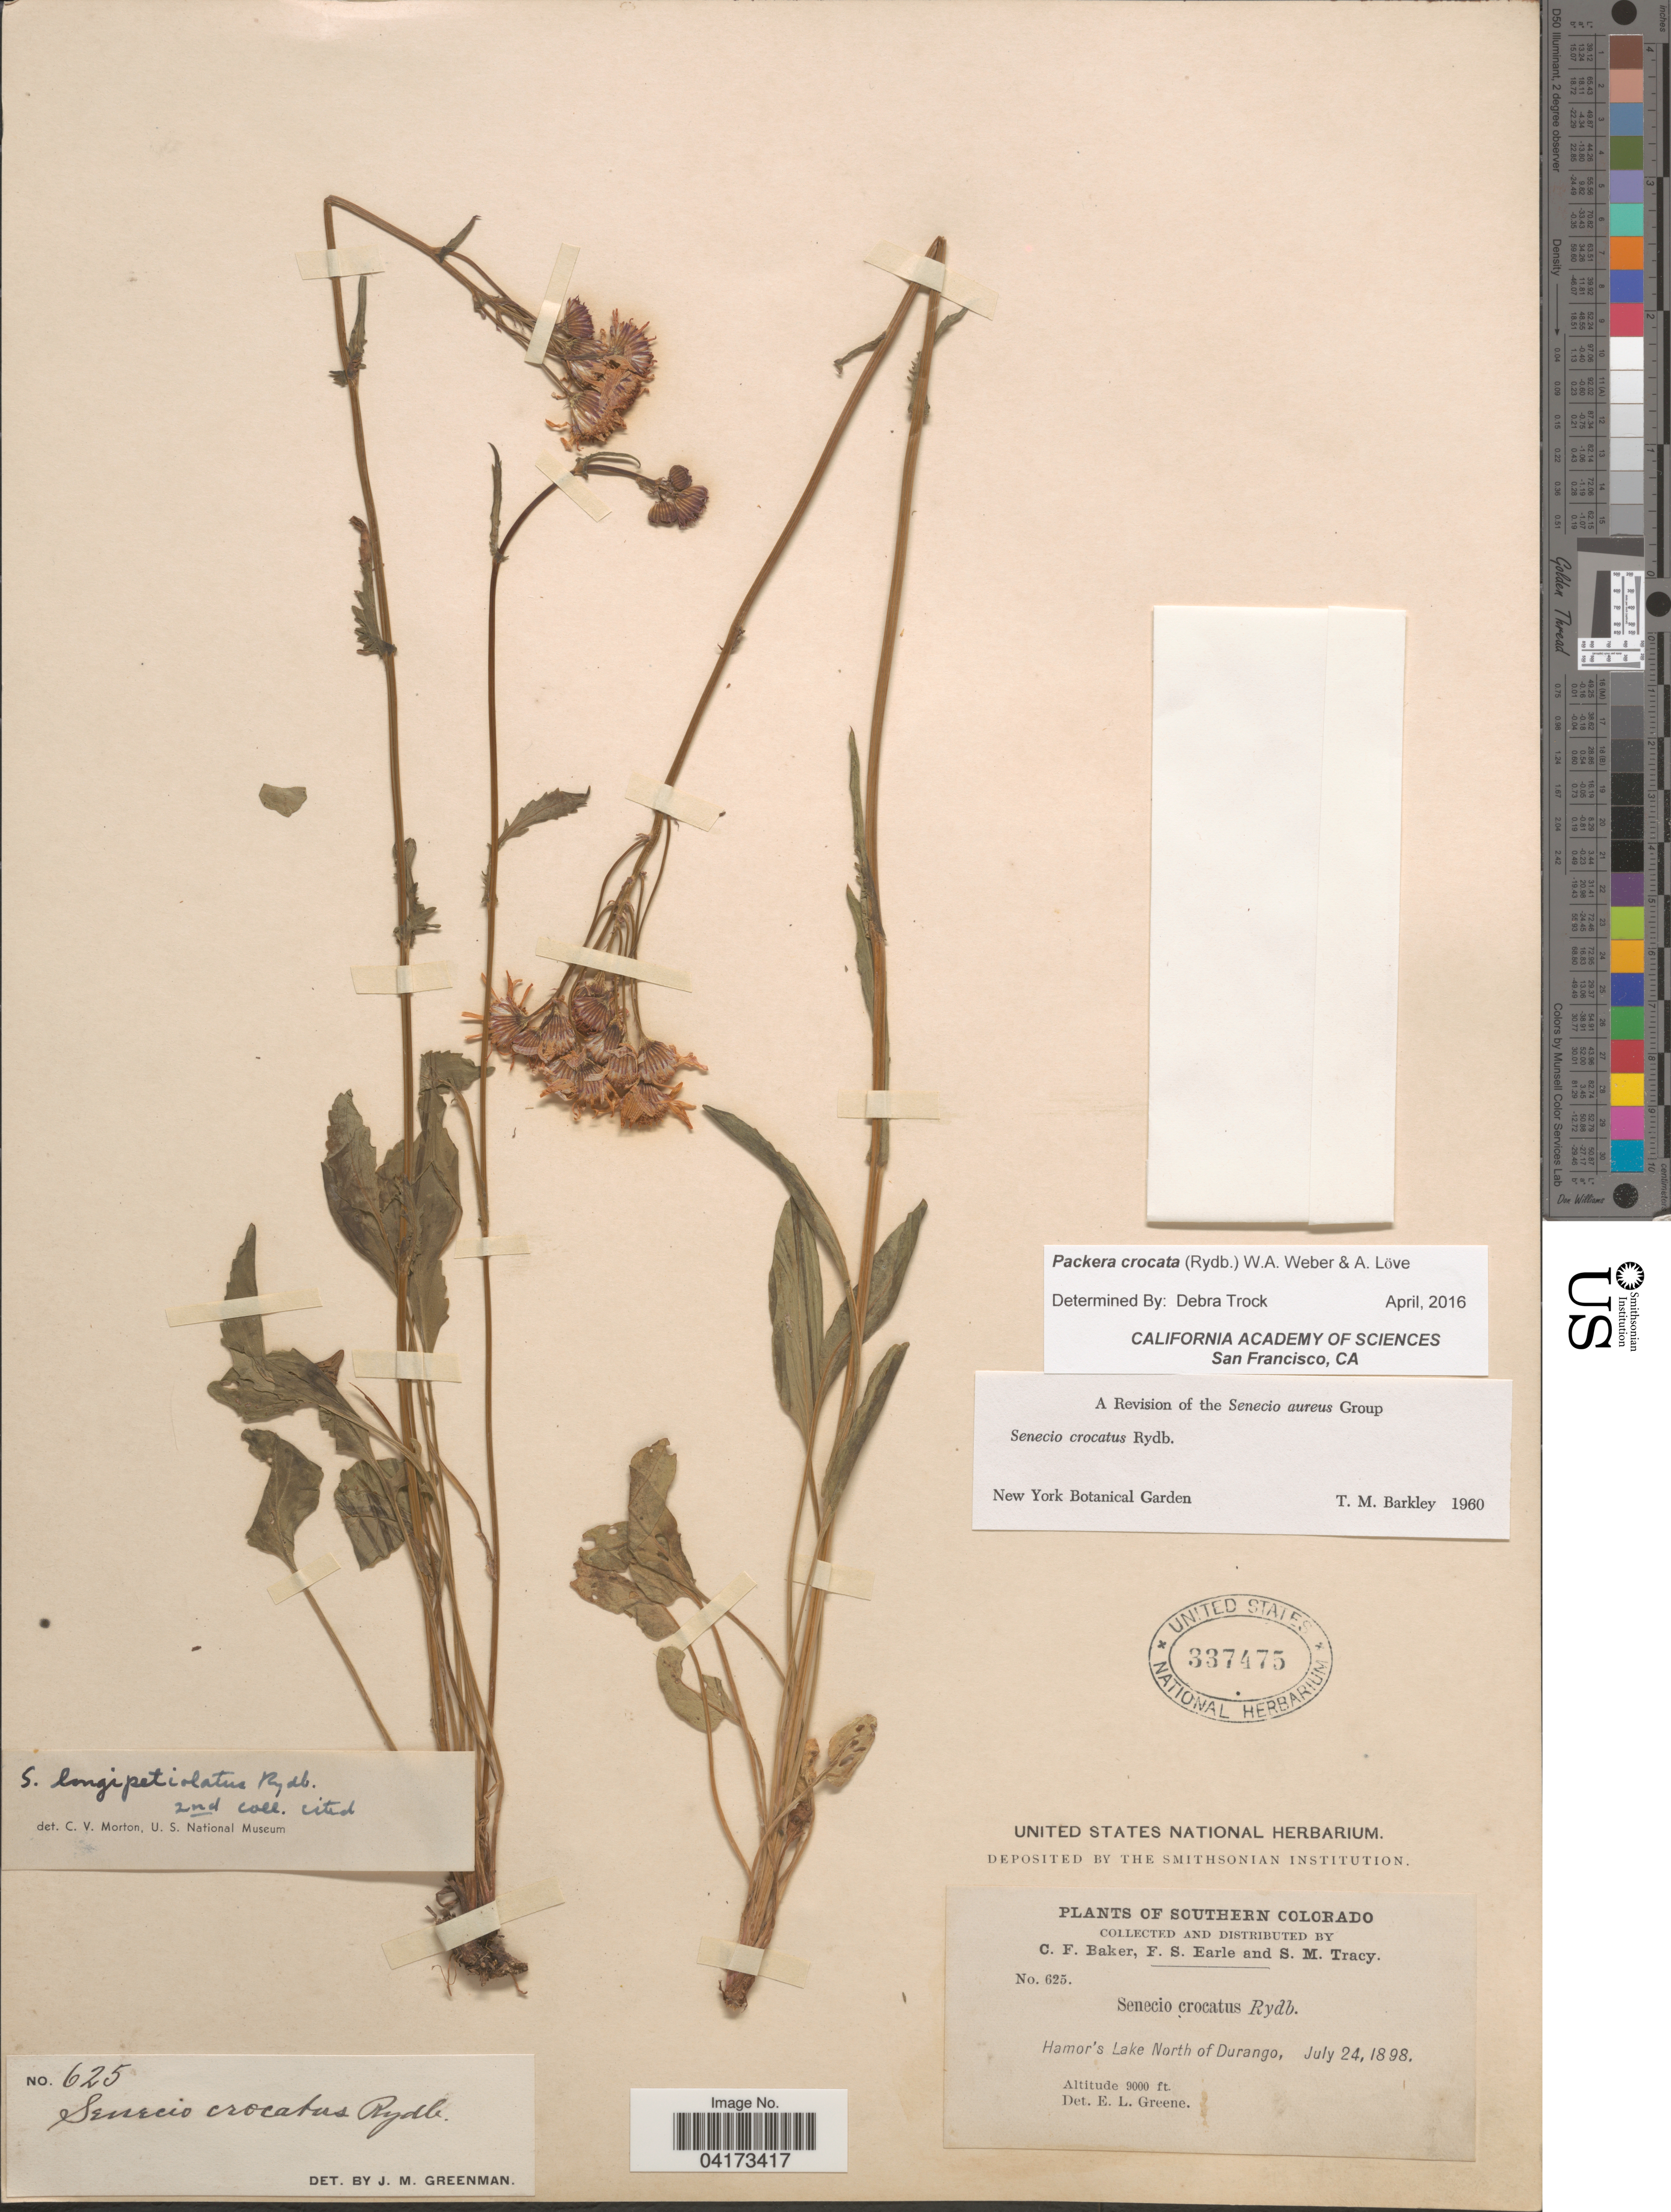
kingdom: Plantae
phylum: Tracheophyta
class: Magnoliopsida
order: Asterales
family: Asteraceae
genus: Packera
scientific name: Packera crocata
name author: (Rydb.) W.A. Weber & Á. Löve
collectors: C. F. Baker, F. S. Earle & S. M. Tracy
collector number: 625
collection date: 1898-07-24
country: United States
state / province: Colorado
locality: Southern Colorado. Hamor's Lake North of Durango.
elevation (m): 2743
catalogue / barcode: US 337475